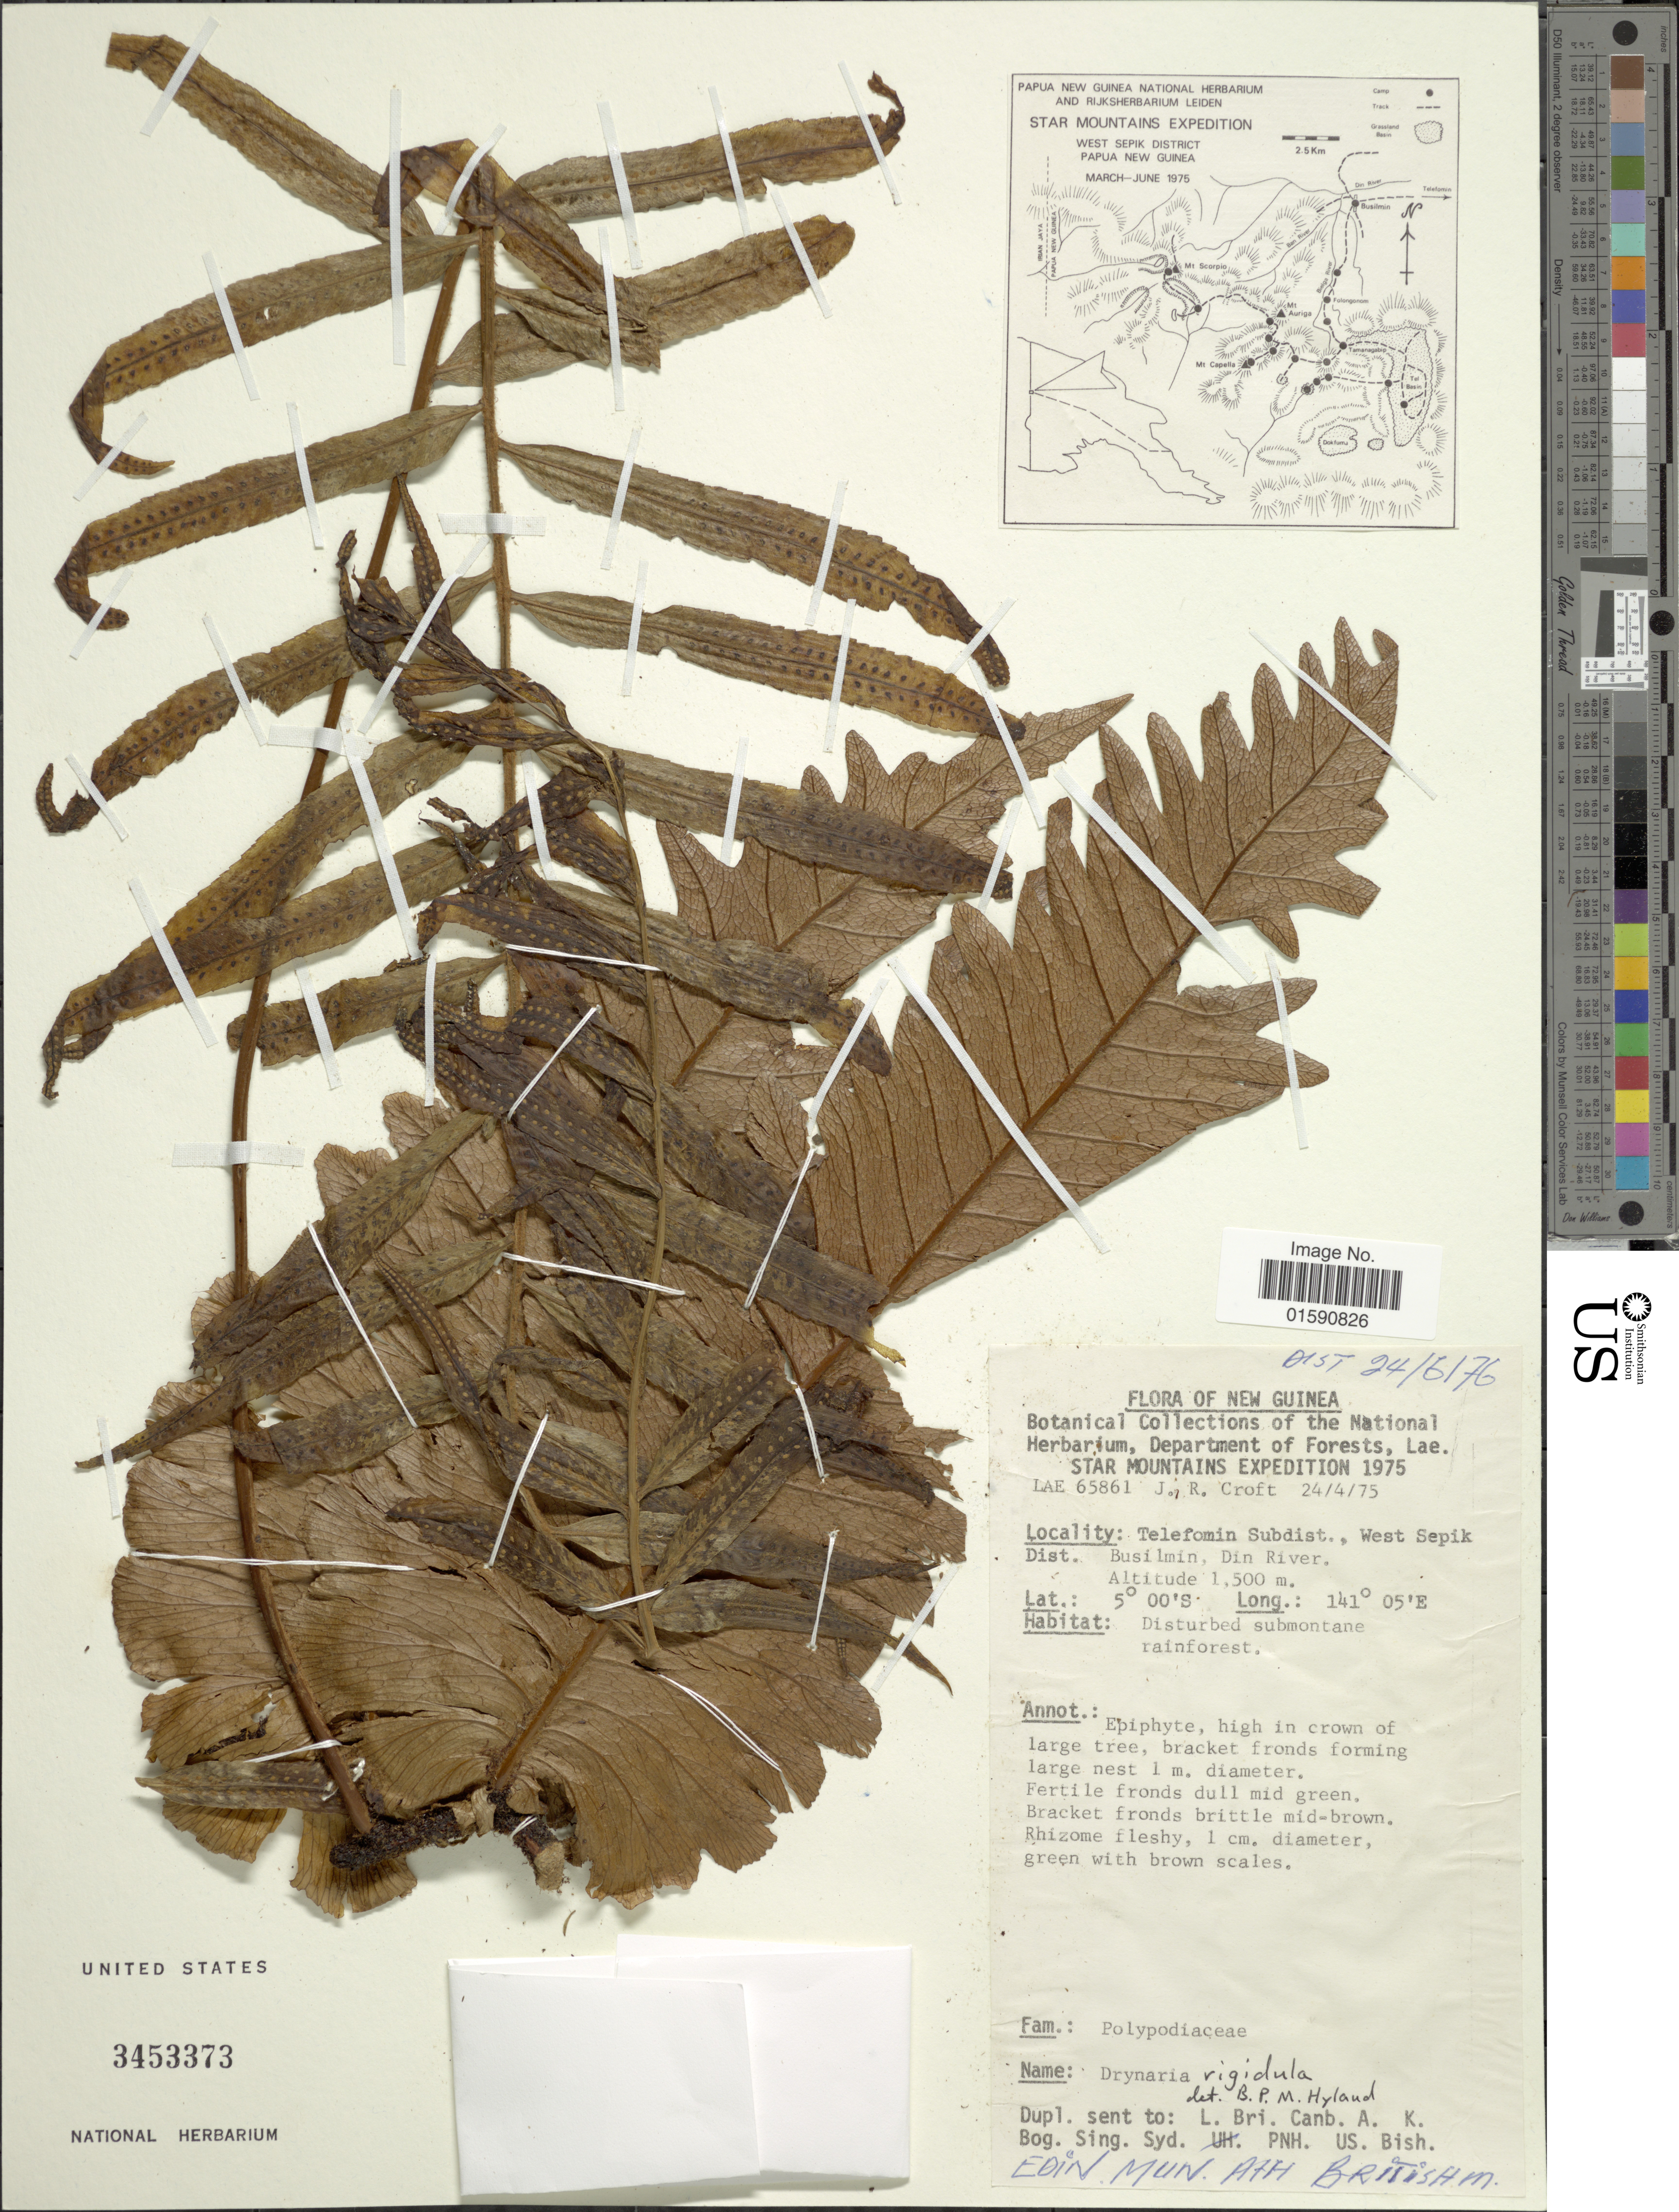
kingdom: Plantae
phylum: Tracheophyta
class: Polypodiopsida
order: Polypodiales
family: Polypodiaceae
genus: Drynaria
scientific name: Drynaria rigidula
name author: (Sw.) Bedd.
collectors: J. R. Croft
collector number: LAE 65861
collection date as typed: Transcribed d/m/y: 24/4/75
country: Papua New Guinea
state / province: Sandaun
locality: Telefomin Sujbdist. West Sepik. Dist. Busilmin, Din River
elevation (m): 1500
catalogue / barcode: US 3453373